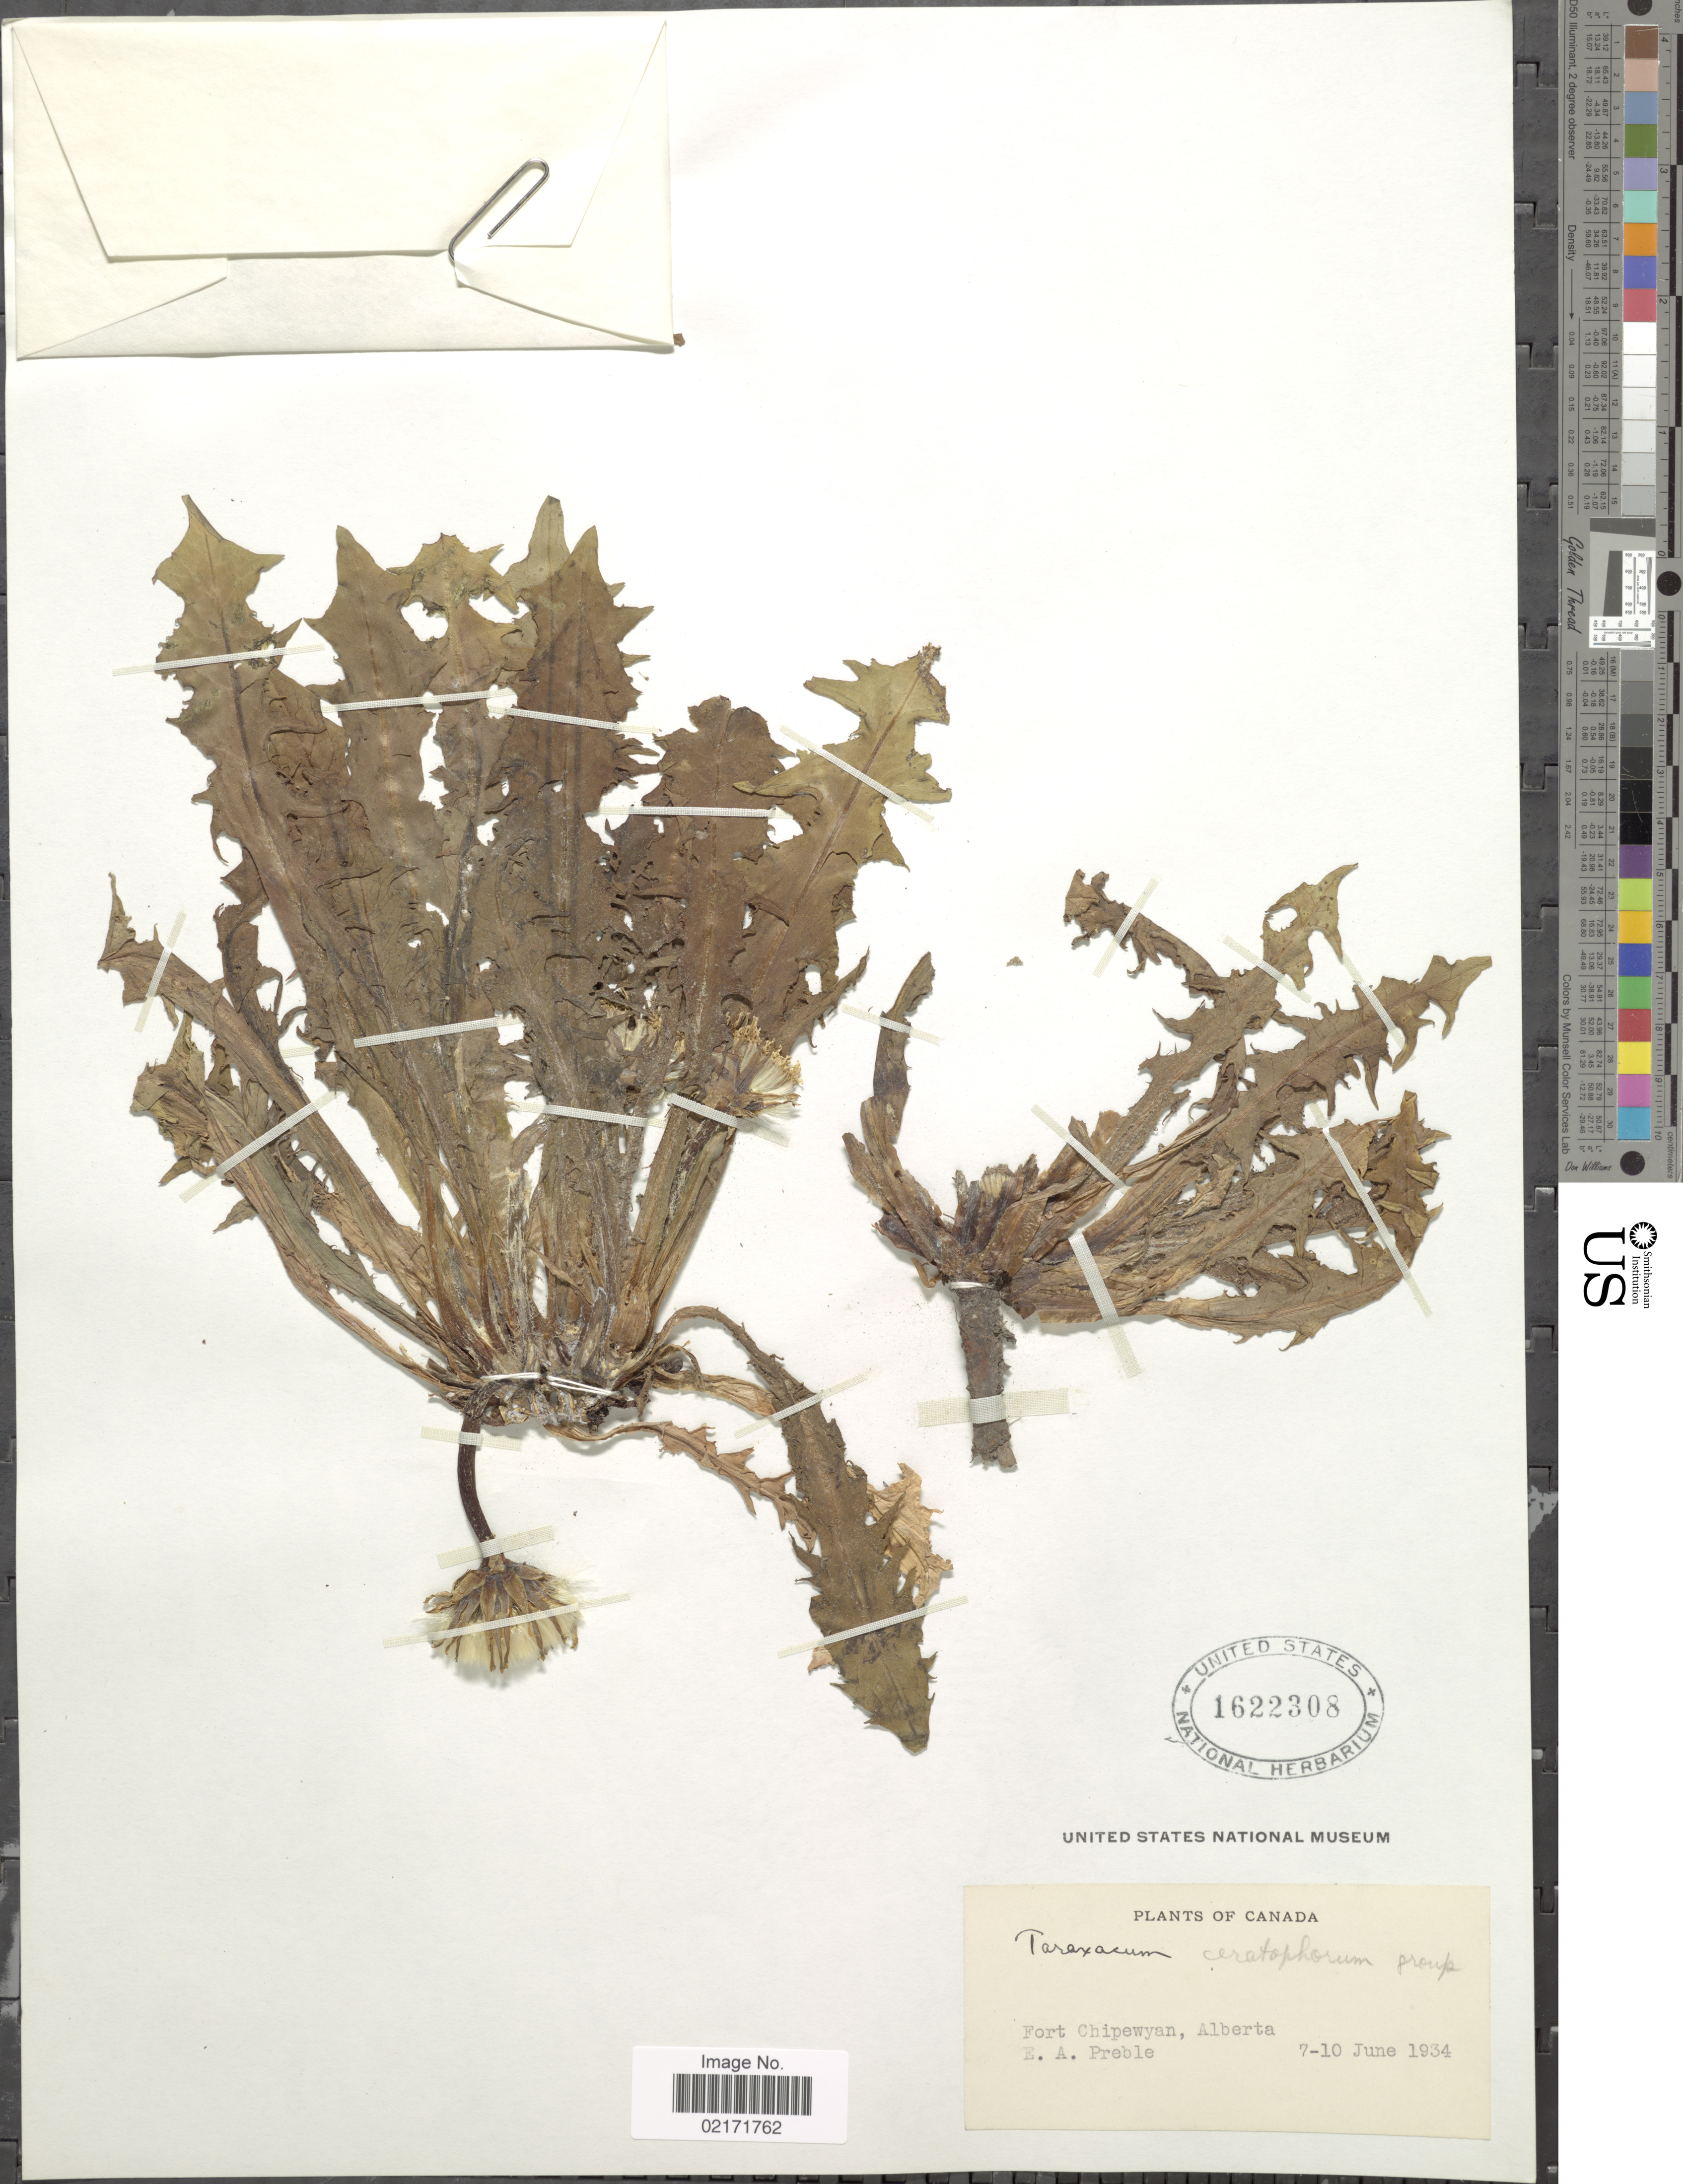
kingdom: Plantae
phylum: Tracheophyta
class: Magnoliopsida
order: Asterales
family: Asteraceae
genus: Taraxacum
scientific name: Taraxacum ceratophorum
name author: (Ledeb.) DC.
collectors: E. Preble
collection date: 1934-06-07/1934-06-10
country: Canada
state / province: Alberta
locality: Fort Chipewyan, Alberta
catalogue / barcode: US 1622308